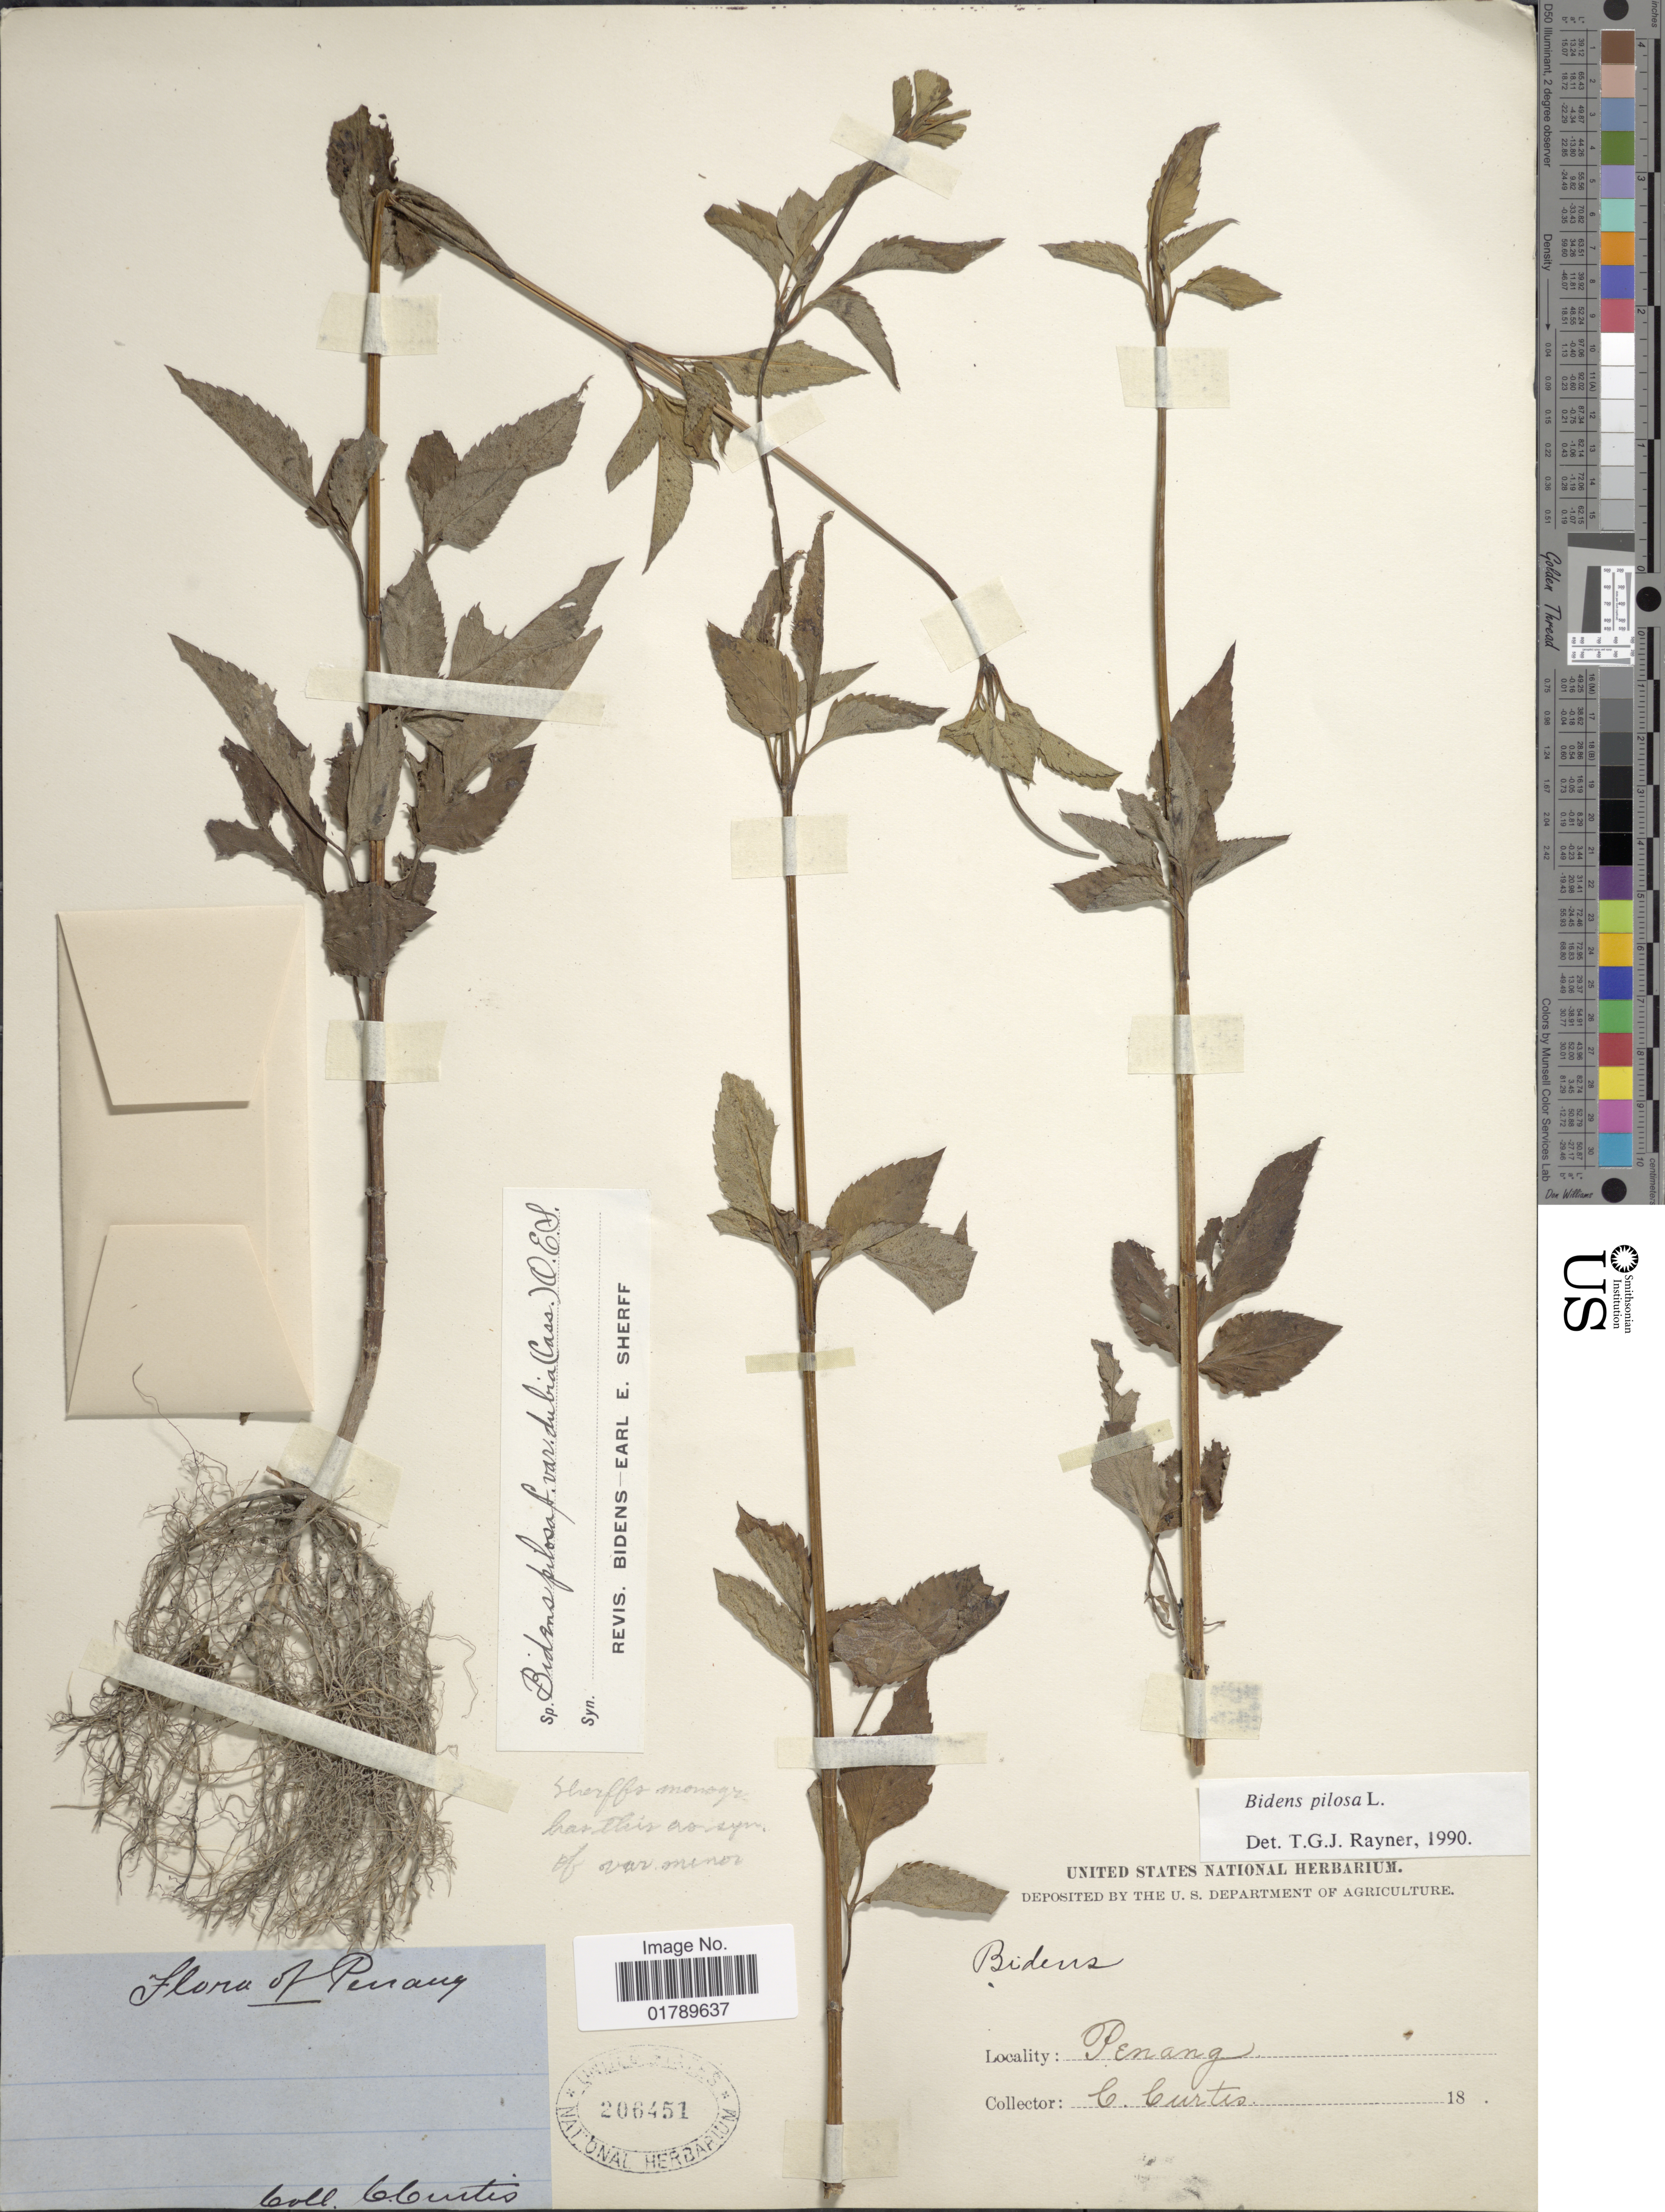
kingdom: Plantae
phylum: Tracheophyta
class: Magnoliopsida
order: Asterales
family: Asteraceae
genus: Bidens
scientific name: Bidens pilosa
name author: L.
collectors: C. Curtis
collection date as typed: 18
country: Malaysia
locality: Penang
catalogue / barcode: US 206451